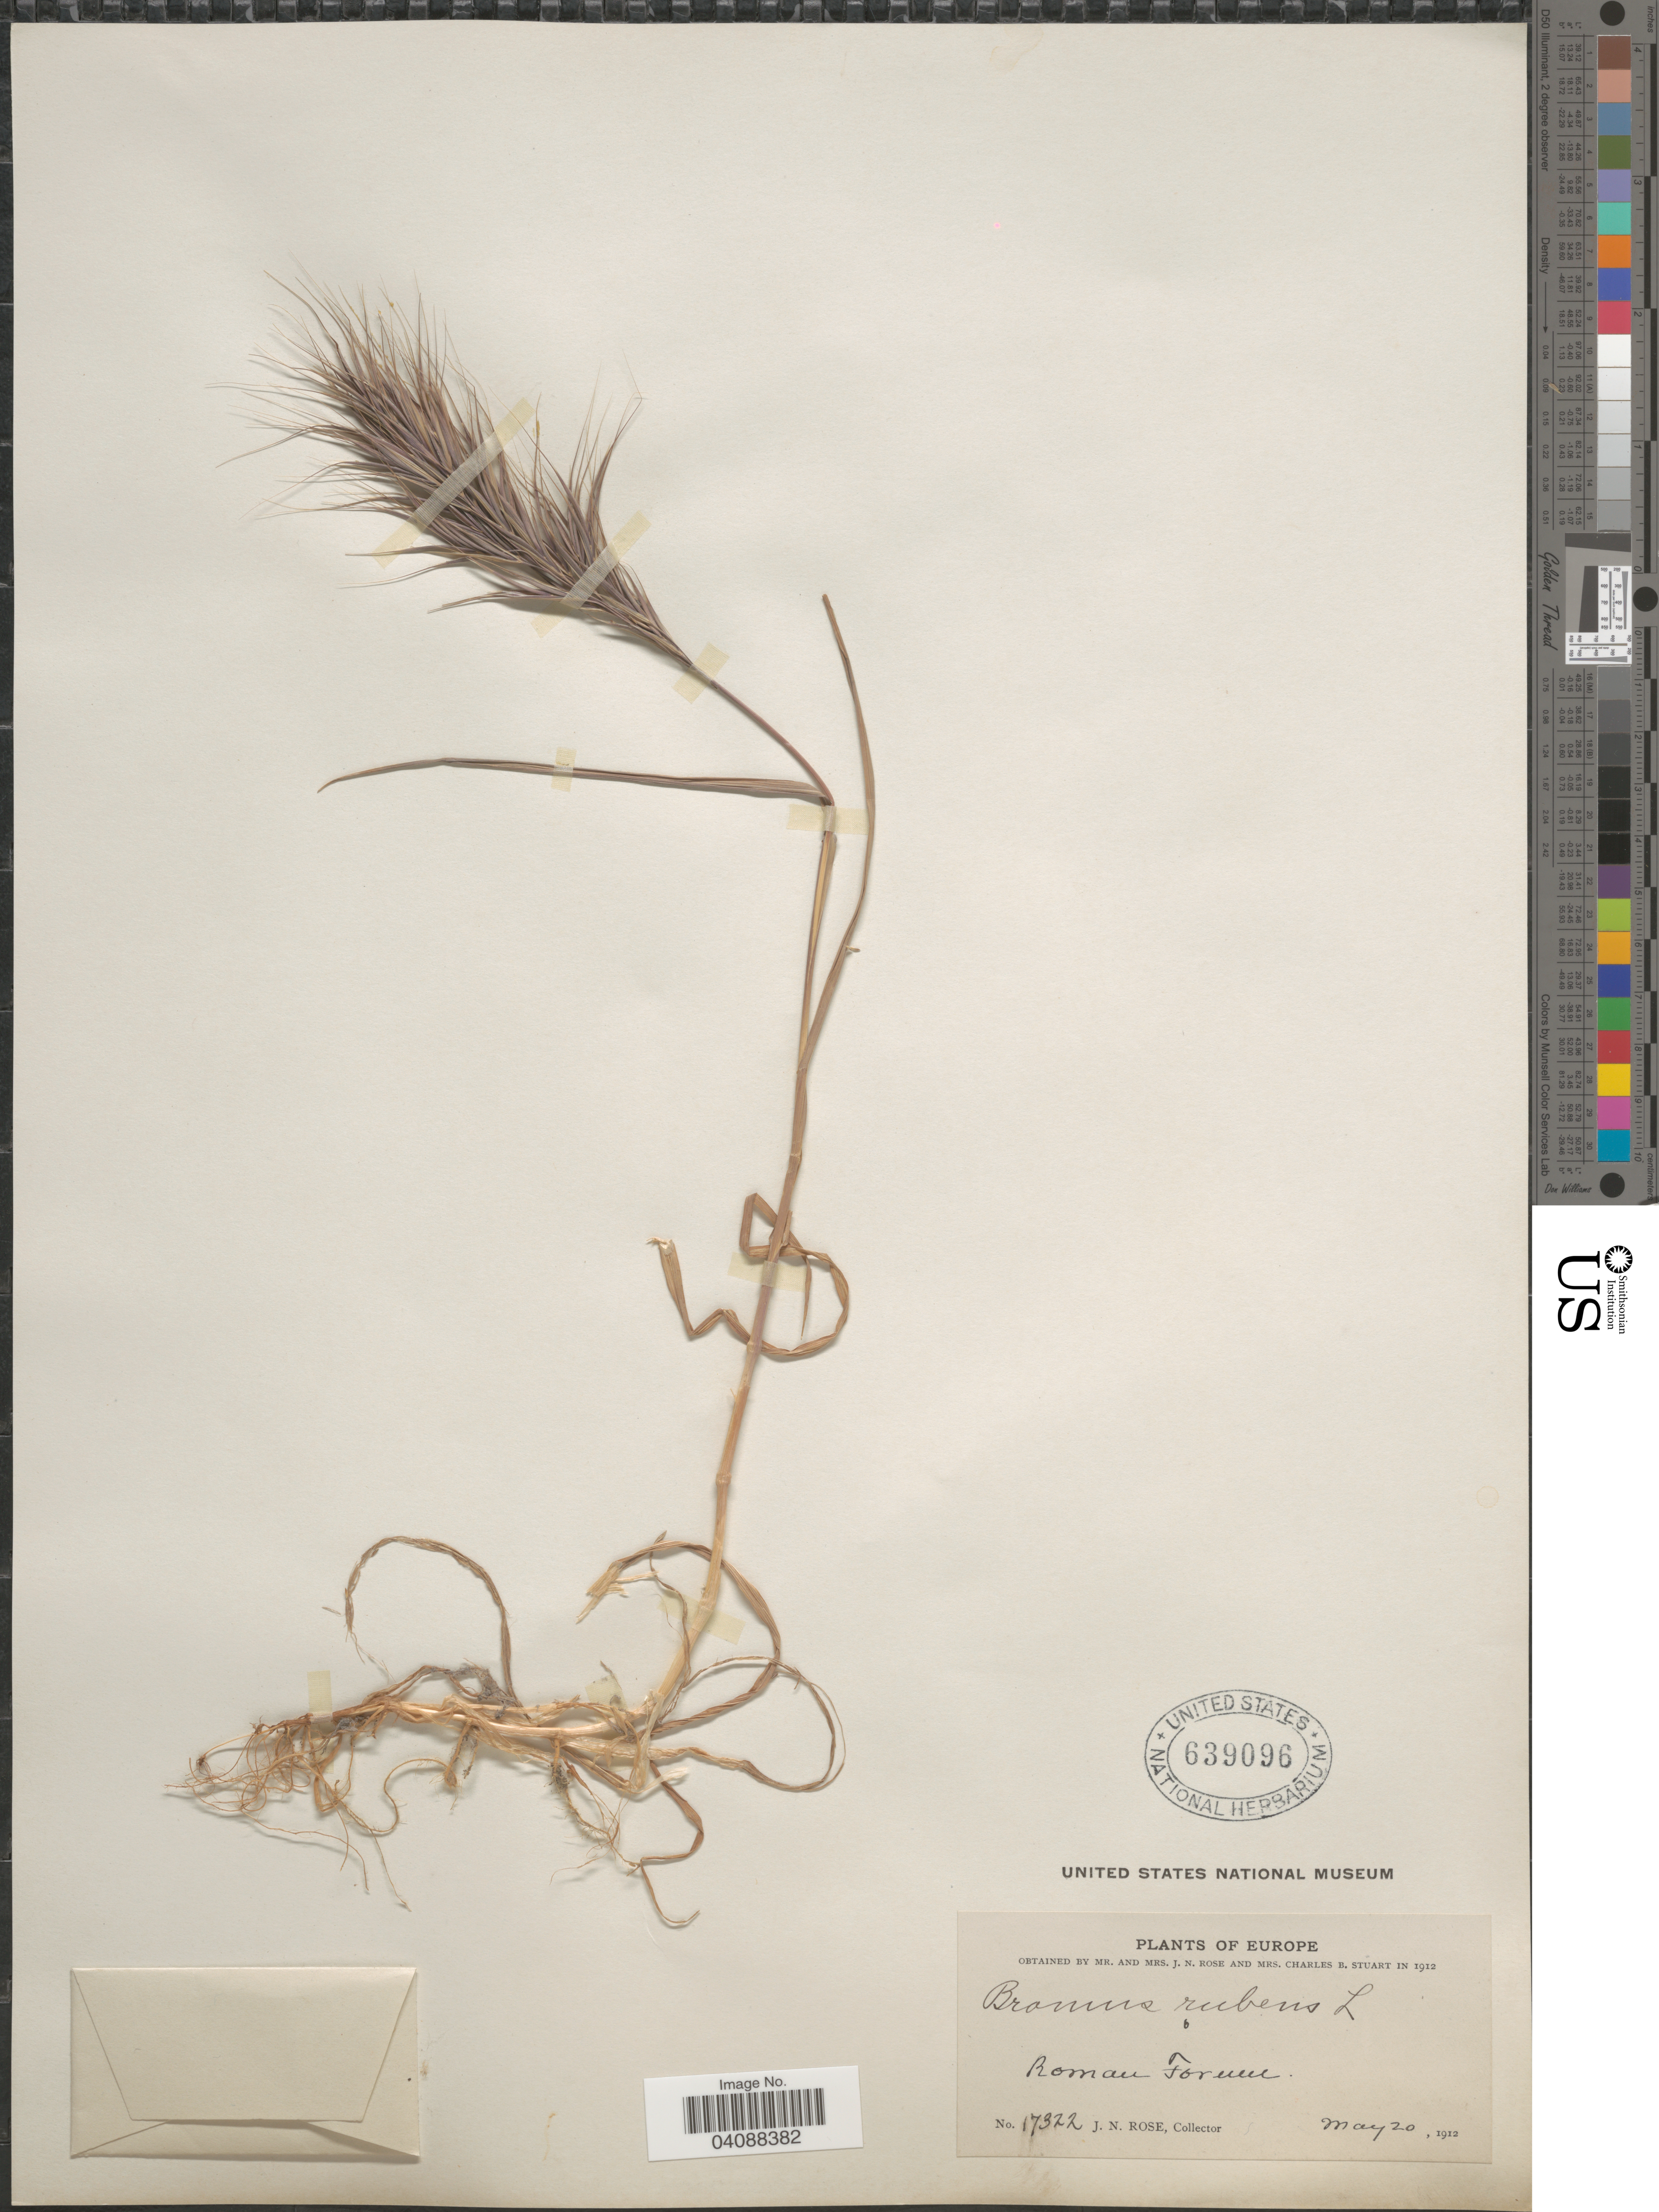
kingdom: Plantae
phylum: Tracheophyta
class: Liliopsida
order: Poales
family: Poaceae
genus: Bromus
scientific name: Bromus rubens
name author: L.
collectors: J. N. Rose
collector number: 17322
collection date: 1912-05-20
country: Italy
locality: Europe. Roman Forum.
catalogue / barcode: US 639096